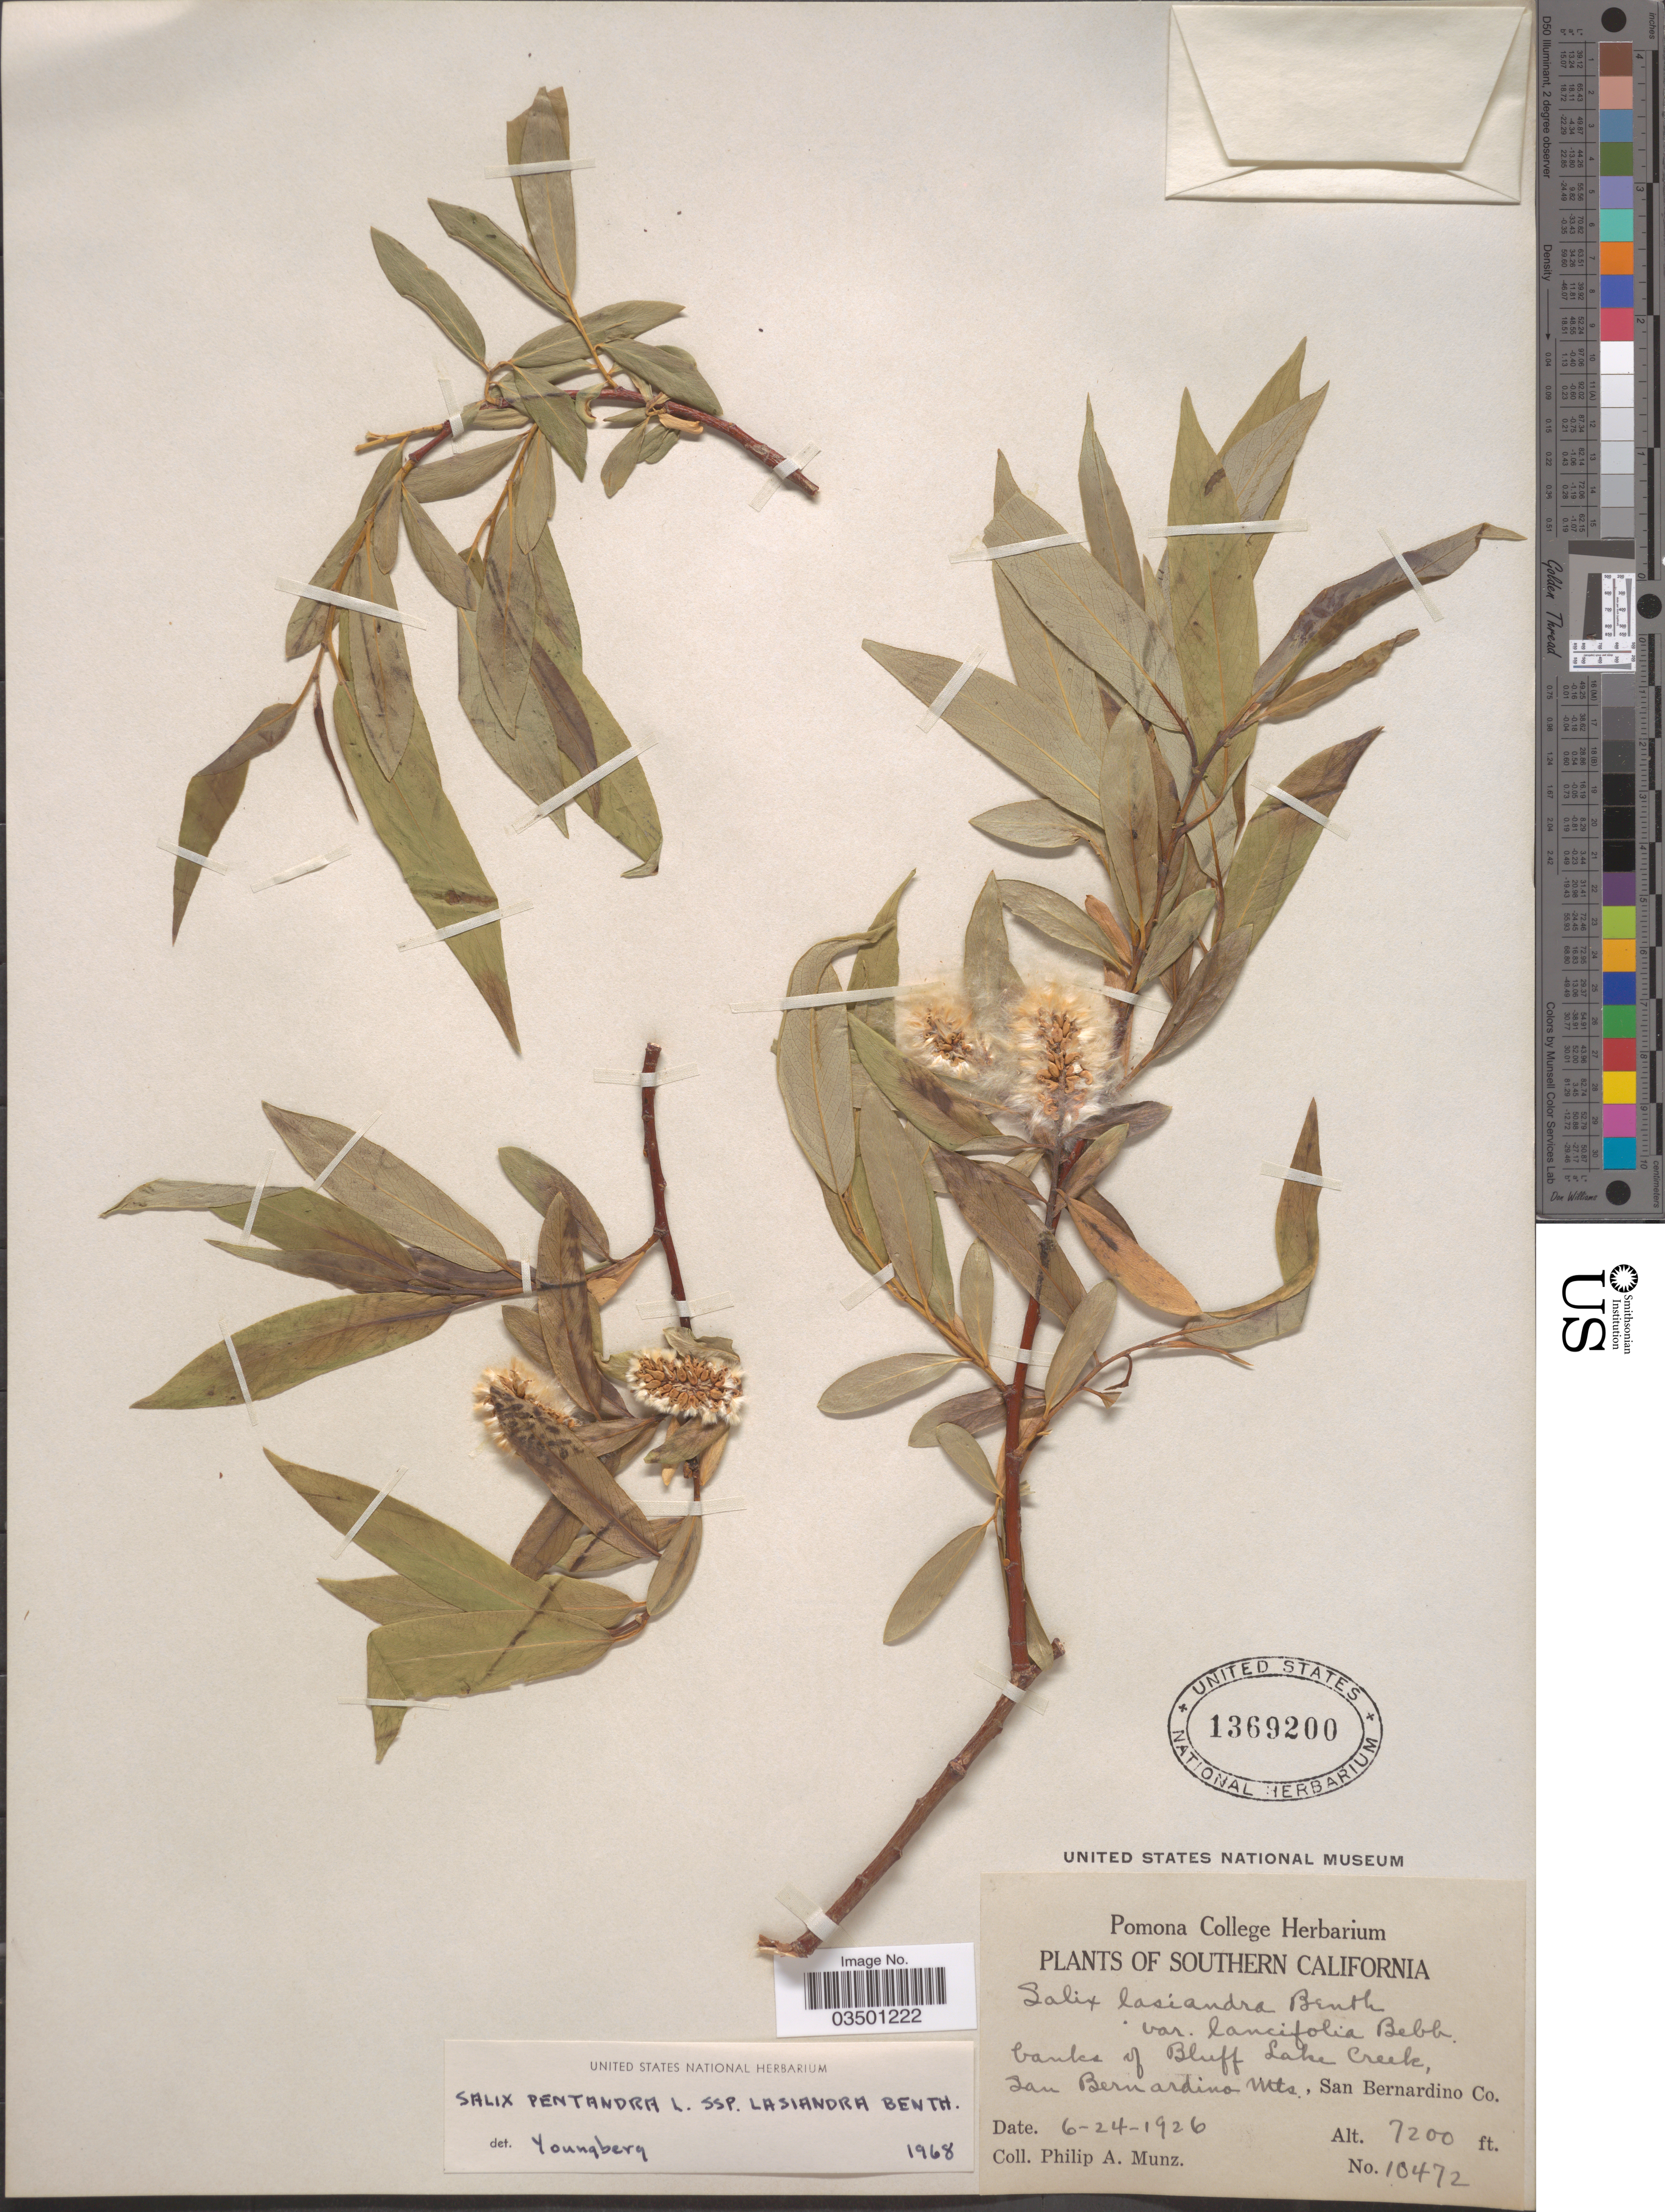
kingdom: Plantae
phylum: Tracheophyta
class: Magnoliopsida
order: Malpighiales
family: Salicaceae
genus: Salix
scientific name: Salix lasiandra var. lancifolia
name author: Bebb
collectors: P. A. Munz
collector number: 10472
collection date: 1926-06-24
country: United States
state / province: California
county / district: San Bernardino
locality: Southern California. Banks of Bluff Lake Creek, San Bernardino Mts., San Bernardino Co.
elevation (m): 2195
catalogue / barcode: US 1369200